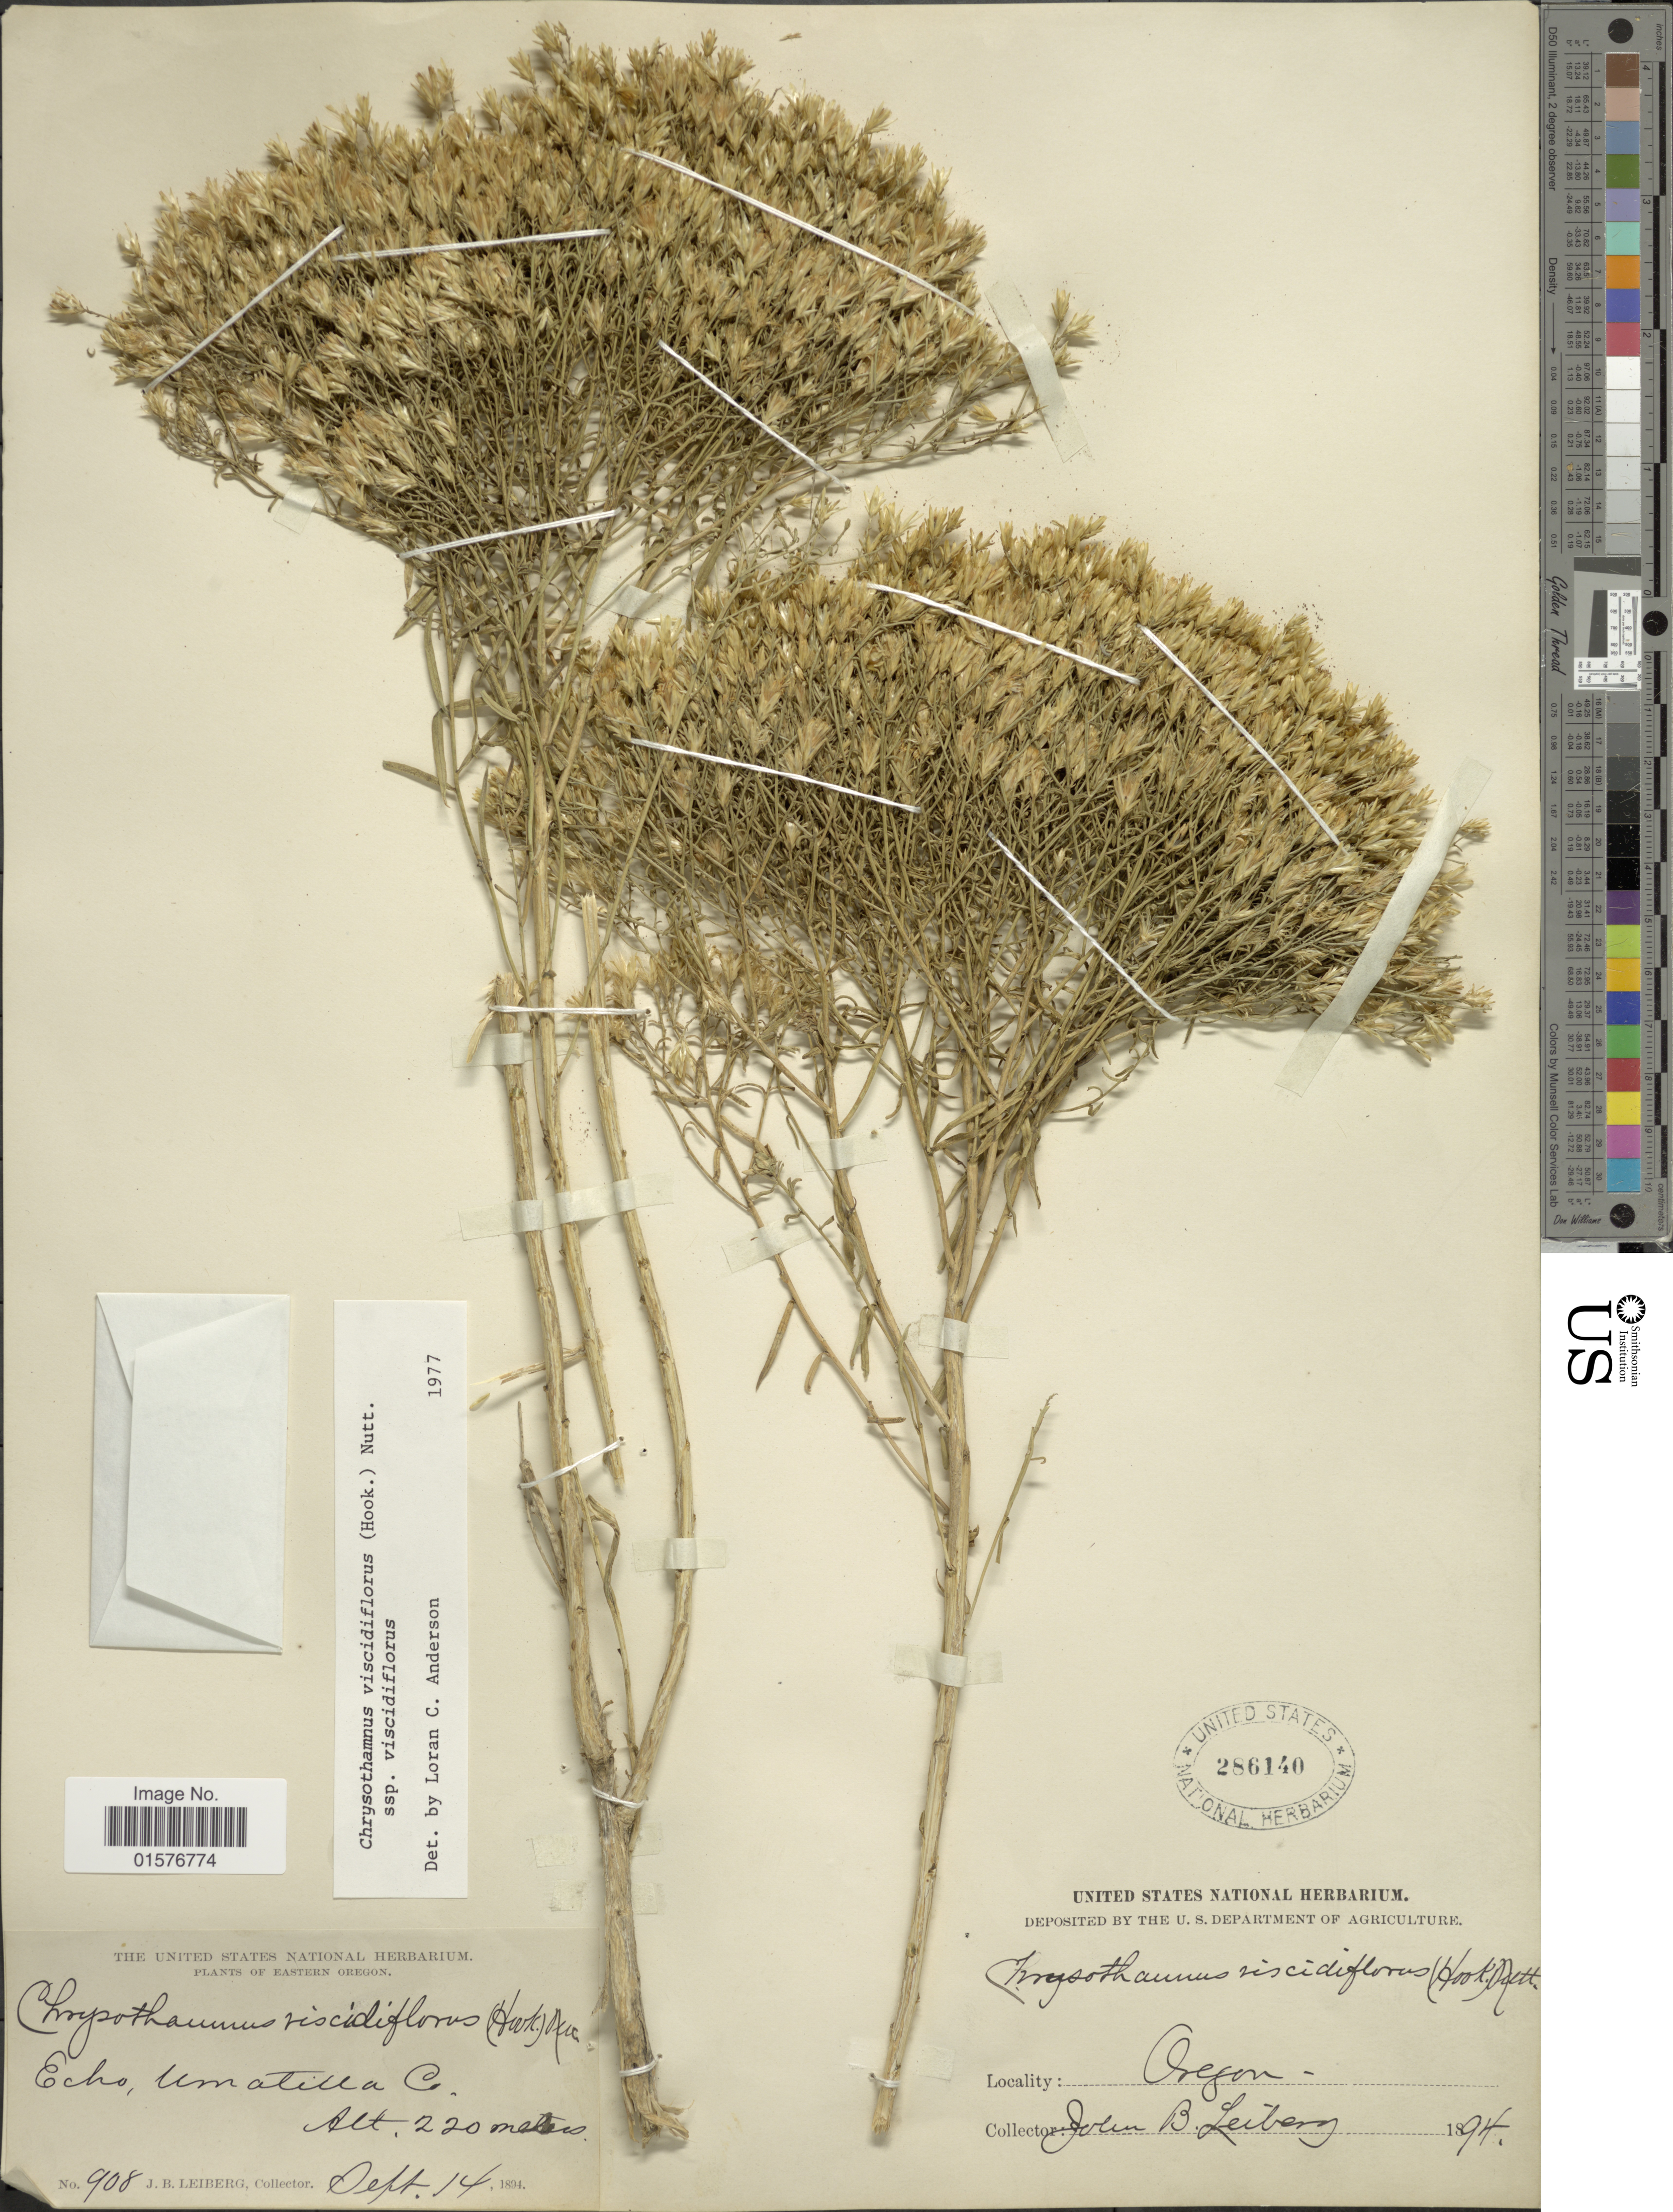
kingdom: Plantae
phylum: Tracheophyta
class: Magnoliopsida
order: Asterales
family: Asteraceae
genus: Chrysothamnus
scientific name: Chrysothamnus viscidiflorus subsp. viscidiflorus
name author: (Hook.) Nutt.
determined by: Urbatsch, Lowell E., Curator (LSU), Louisiana State University (UNITED STATES)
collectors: J. B. Leiberg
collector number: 908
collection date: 1894-09-14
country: United States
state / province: Oregon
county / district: Umatilla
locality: Echo, Umatilla Co.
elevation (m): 220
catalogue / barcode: US 286140